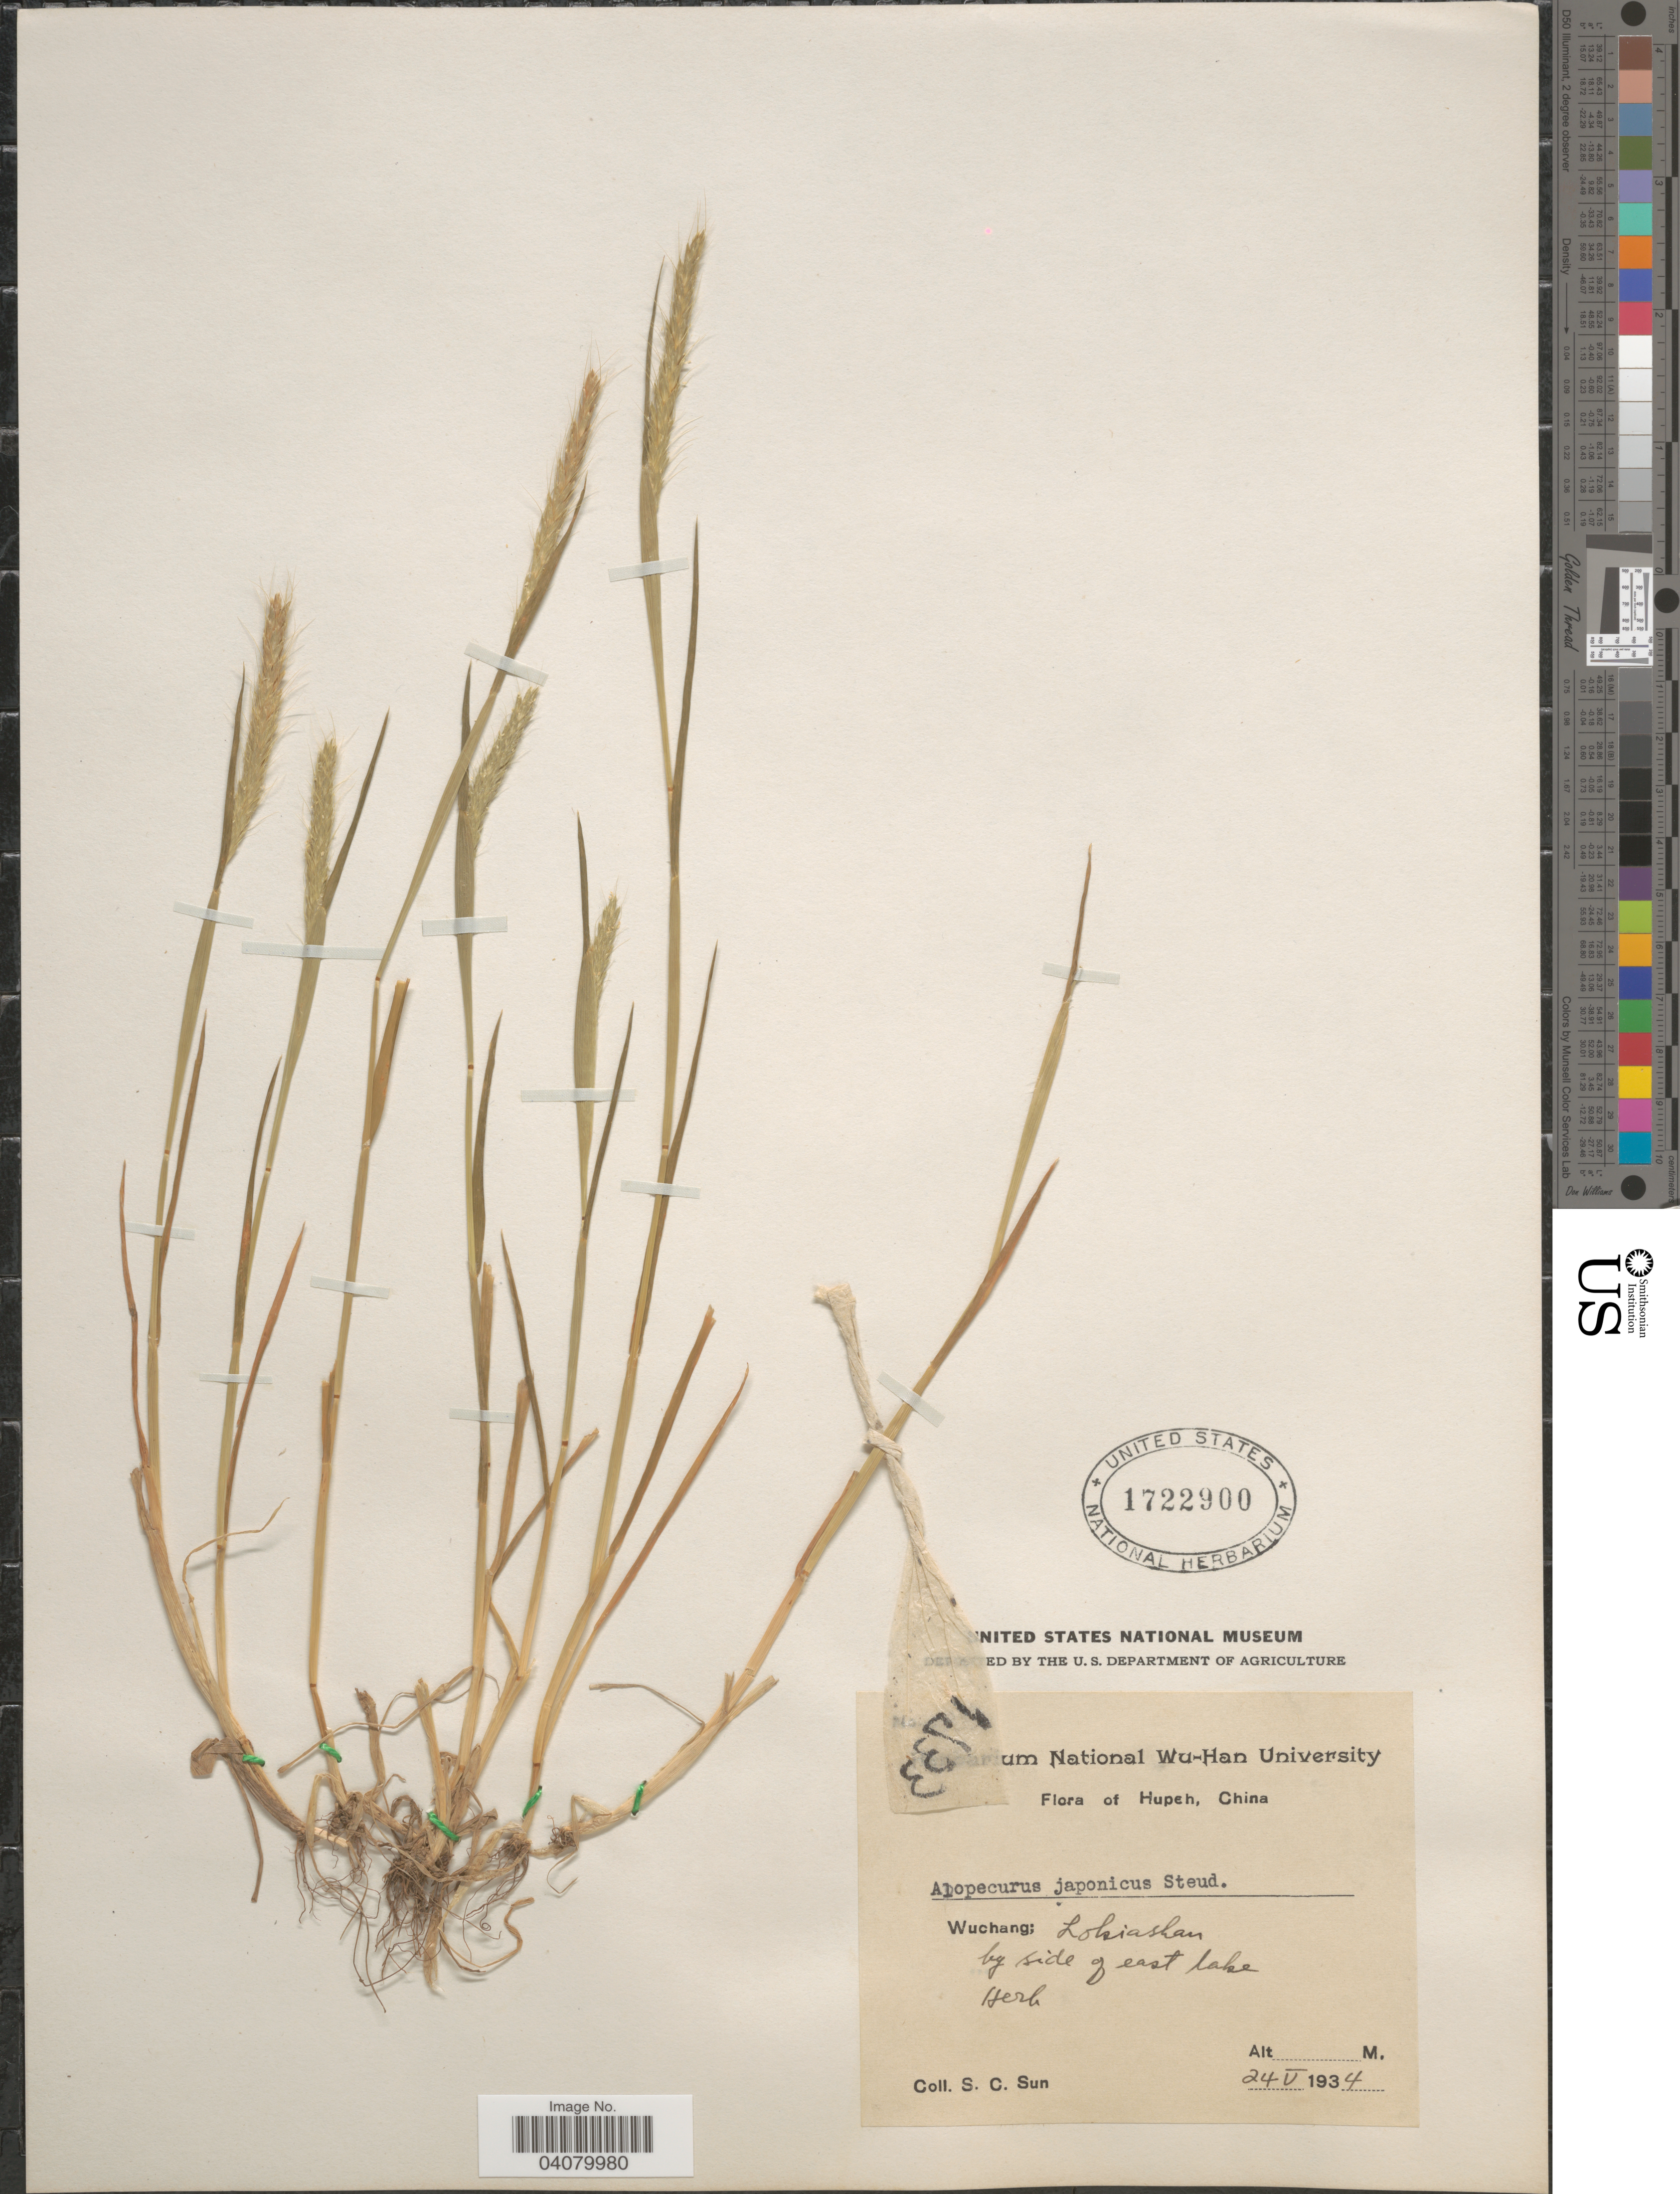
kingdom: Plantae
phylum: Tracheophyta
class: Liliopsida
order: Poales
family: Poaceae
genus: Alopecurus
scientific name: Alopecurus japonicus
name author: Steud.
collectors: S. C. Sun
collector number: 1733*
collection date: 1934-05-24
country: China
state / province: Hubei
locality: Hupeh. Wuchang: Lohiashan by side of east lake Herb.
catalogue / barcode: US 1722900